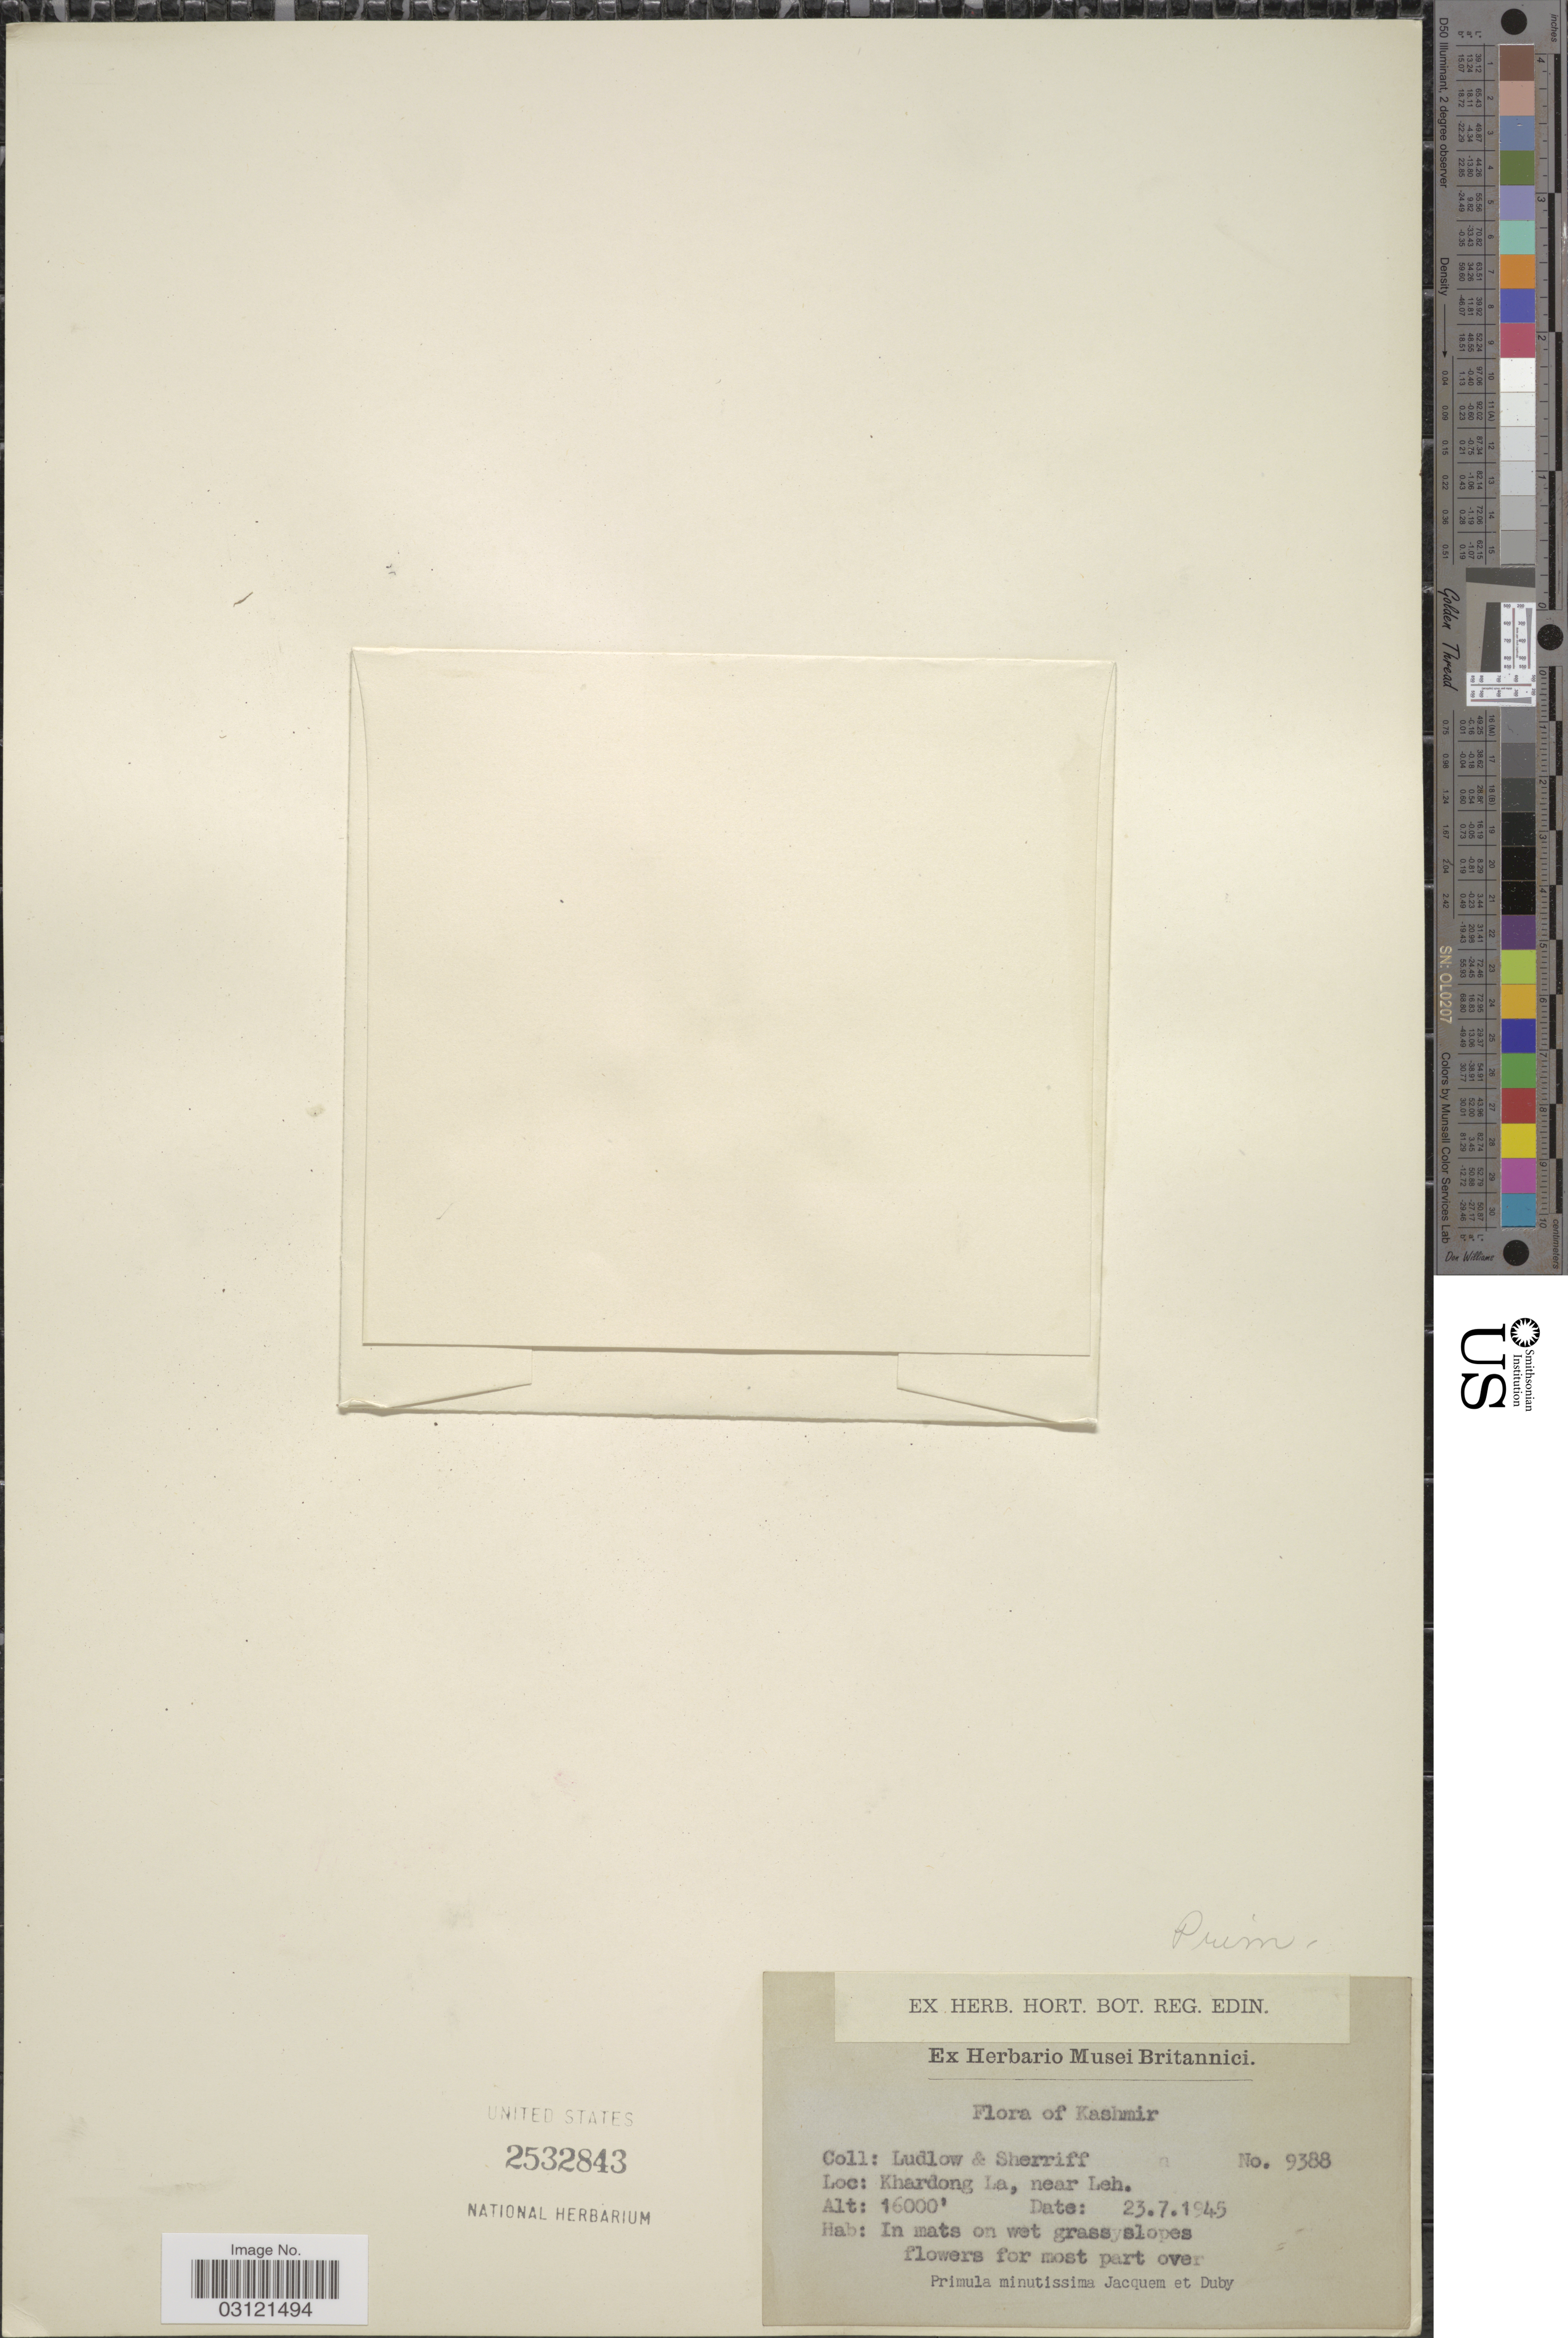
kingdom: Plantae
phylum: Tracheophyta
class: Magnoliopsida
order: Ericales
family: Primulaceae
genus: Primula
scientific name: Primula minutissima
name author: Jacquem. ex Duby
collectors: -. Ludlow & Sherriff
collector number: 9388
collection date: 1945-07-23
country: India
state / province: Jammu and Kashmir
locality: Kashmir. Khardong La, near Leh.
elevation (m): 4877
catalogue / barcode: US 2532843